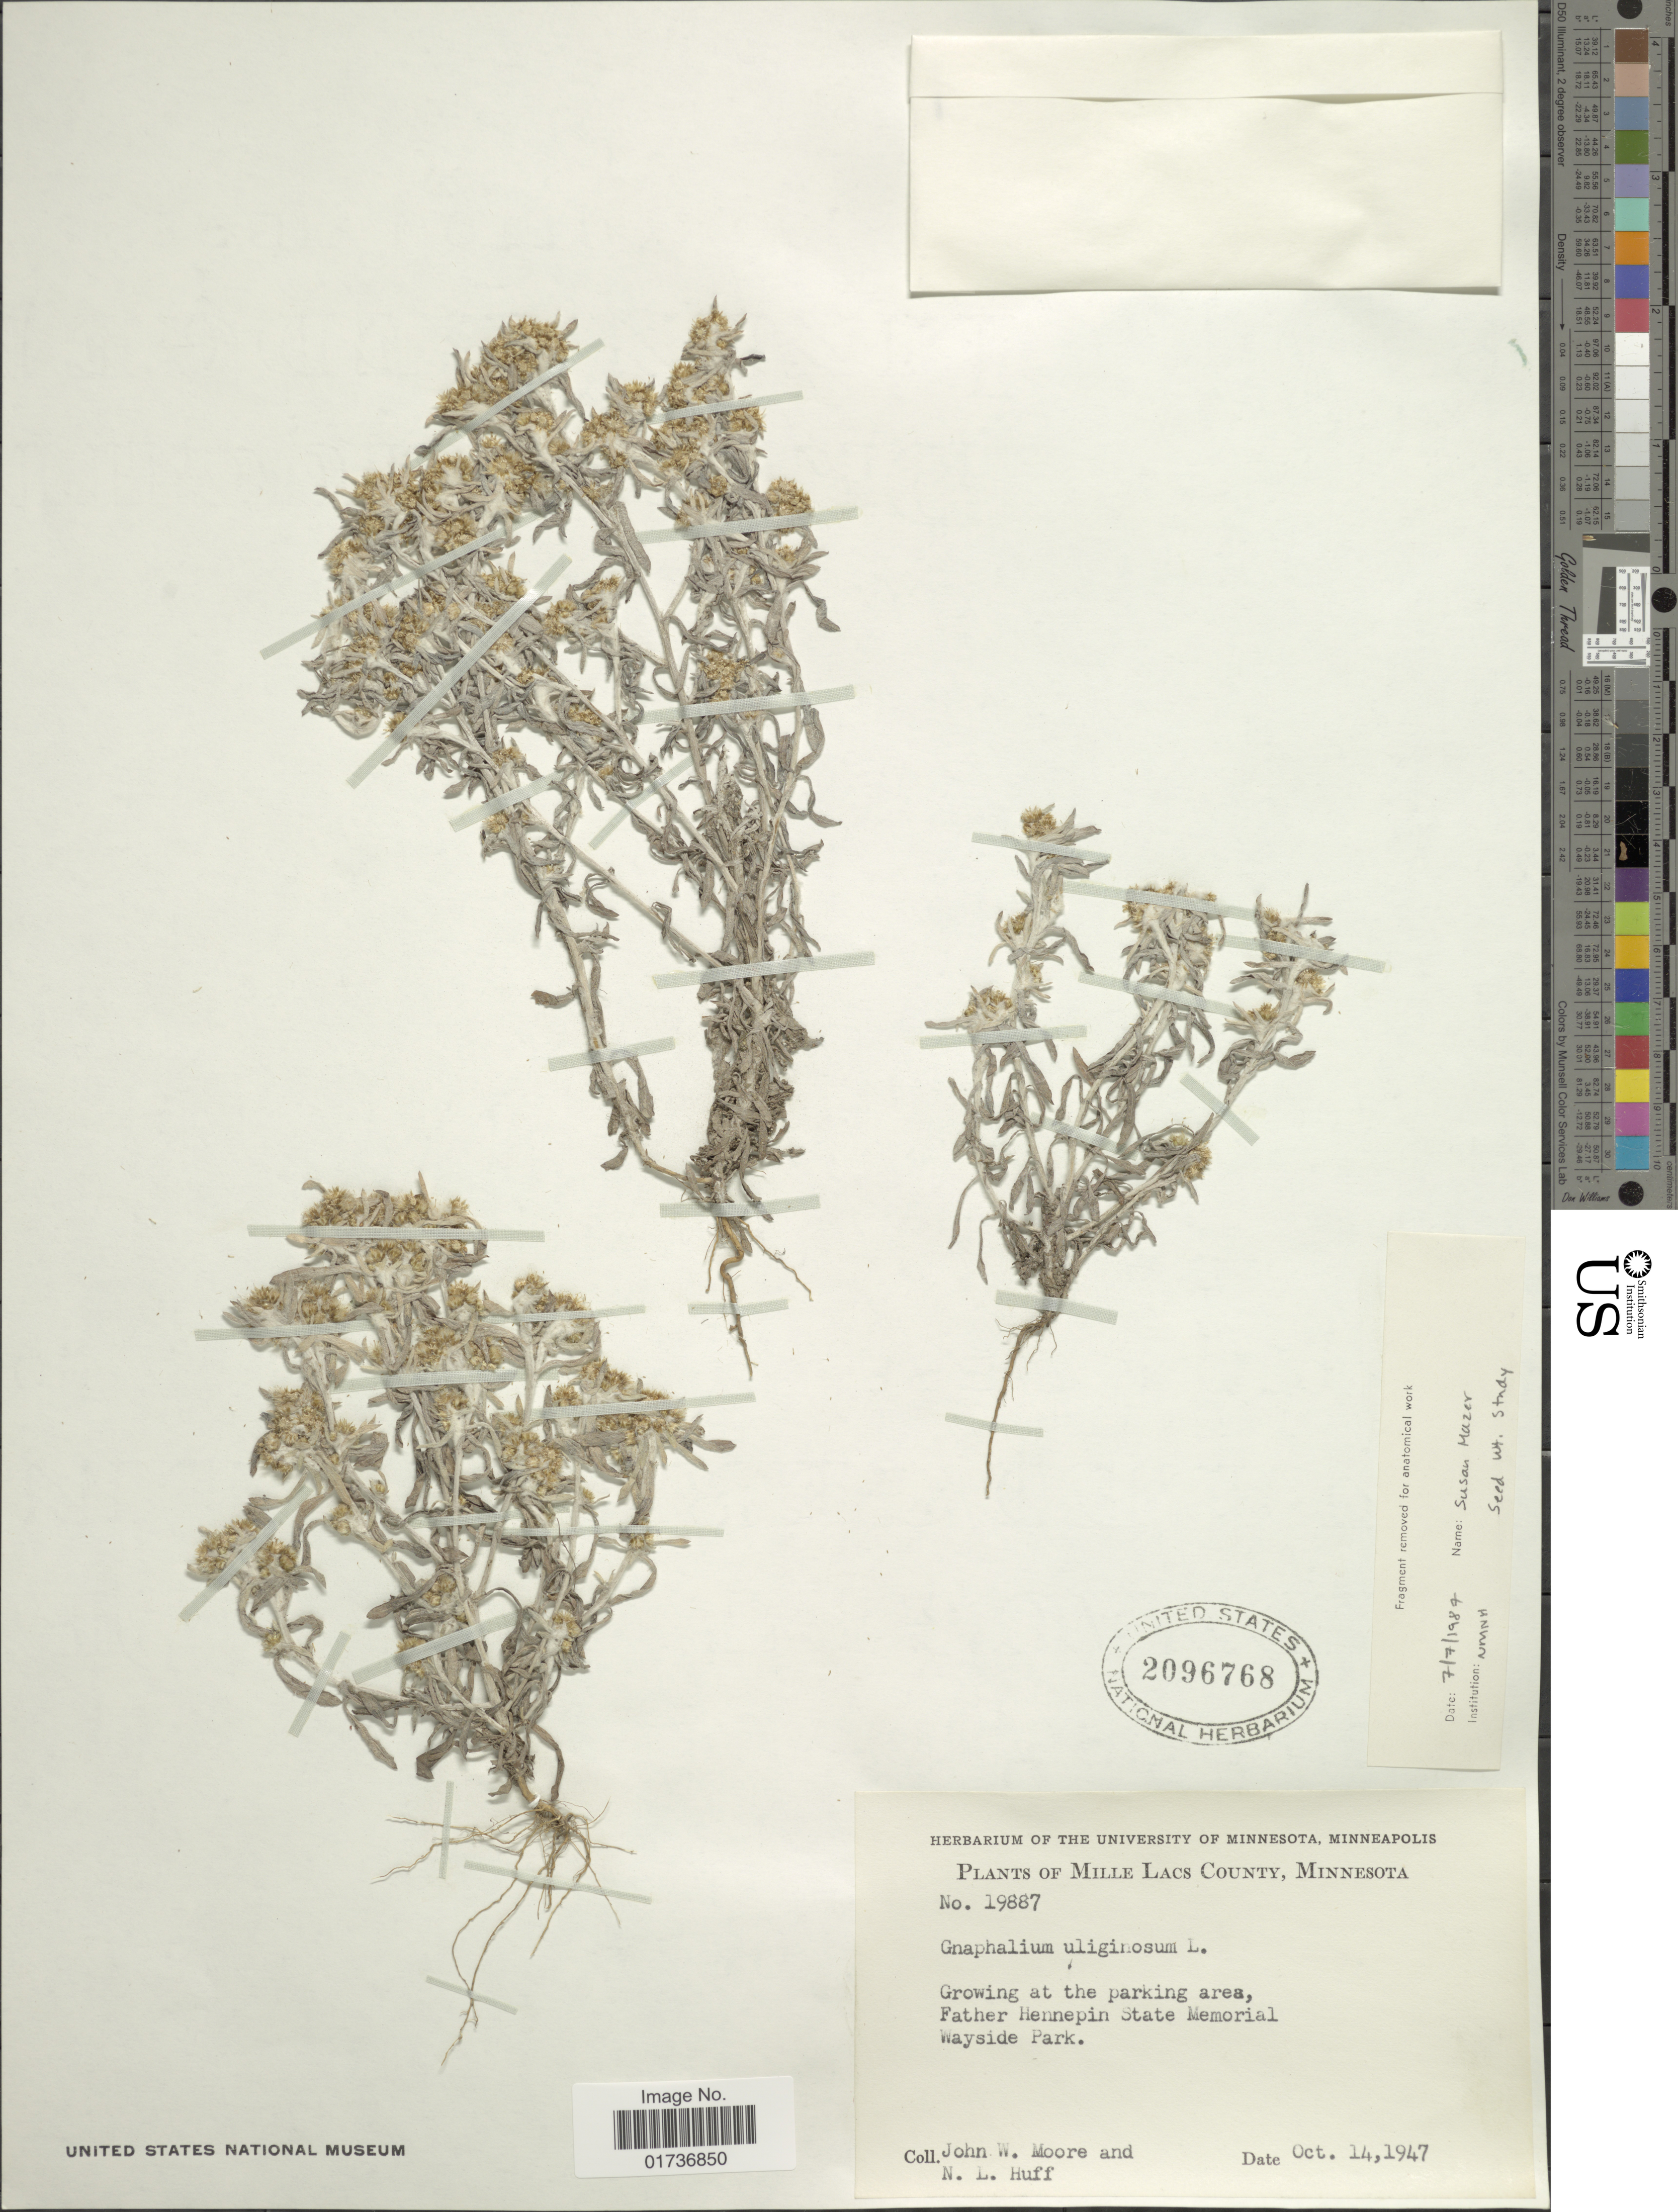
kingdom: Plantae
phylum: Tracheophyta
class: Magnoliopsida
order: Asterales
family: Asteraceae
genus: Gnaphalium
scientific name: Gnaphalium uliginosum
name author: L.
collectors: J. Moore & N. Huff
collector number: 19887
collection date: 1947-10-14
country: United States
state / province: Minnesota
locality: Mille Lacs County, growing at the parking area, Father Hennepin State Memorial Ways Park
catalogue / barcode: US 2096768